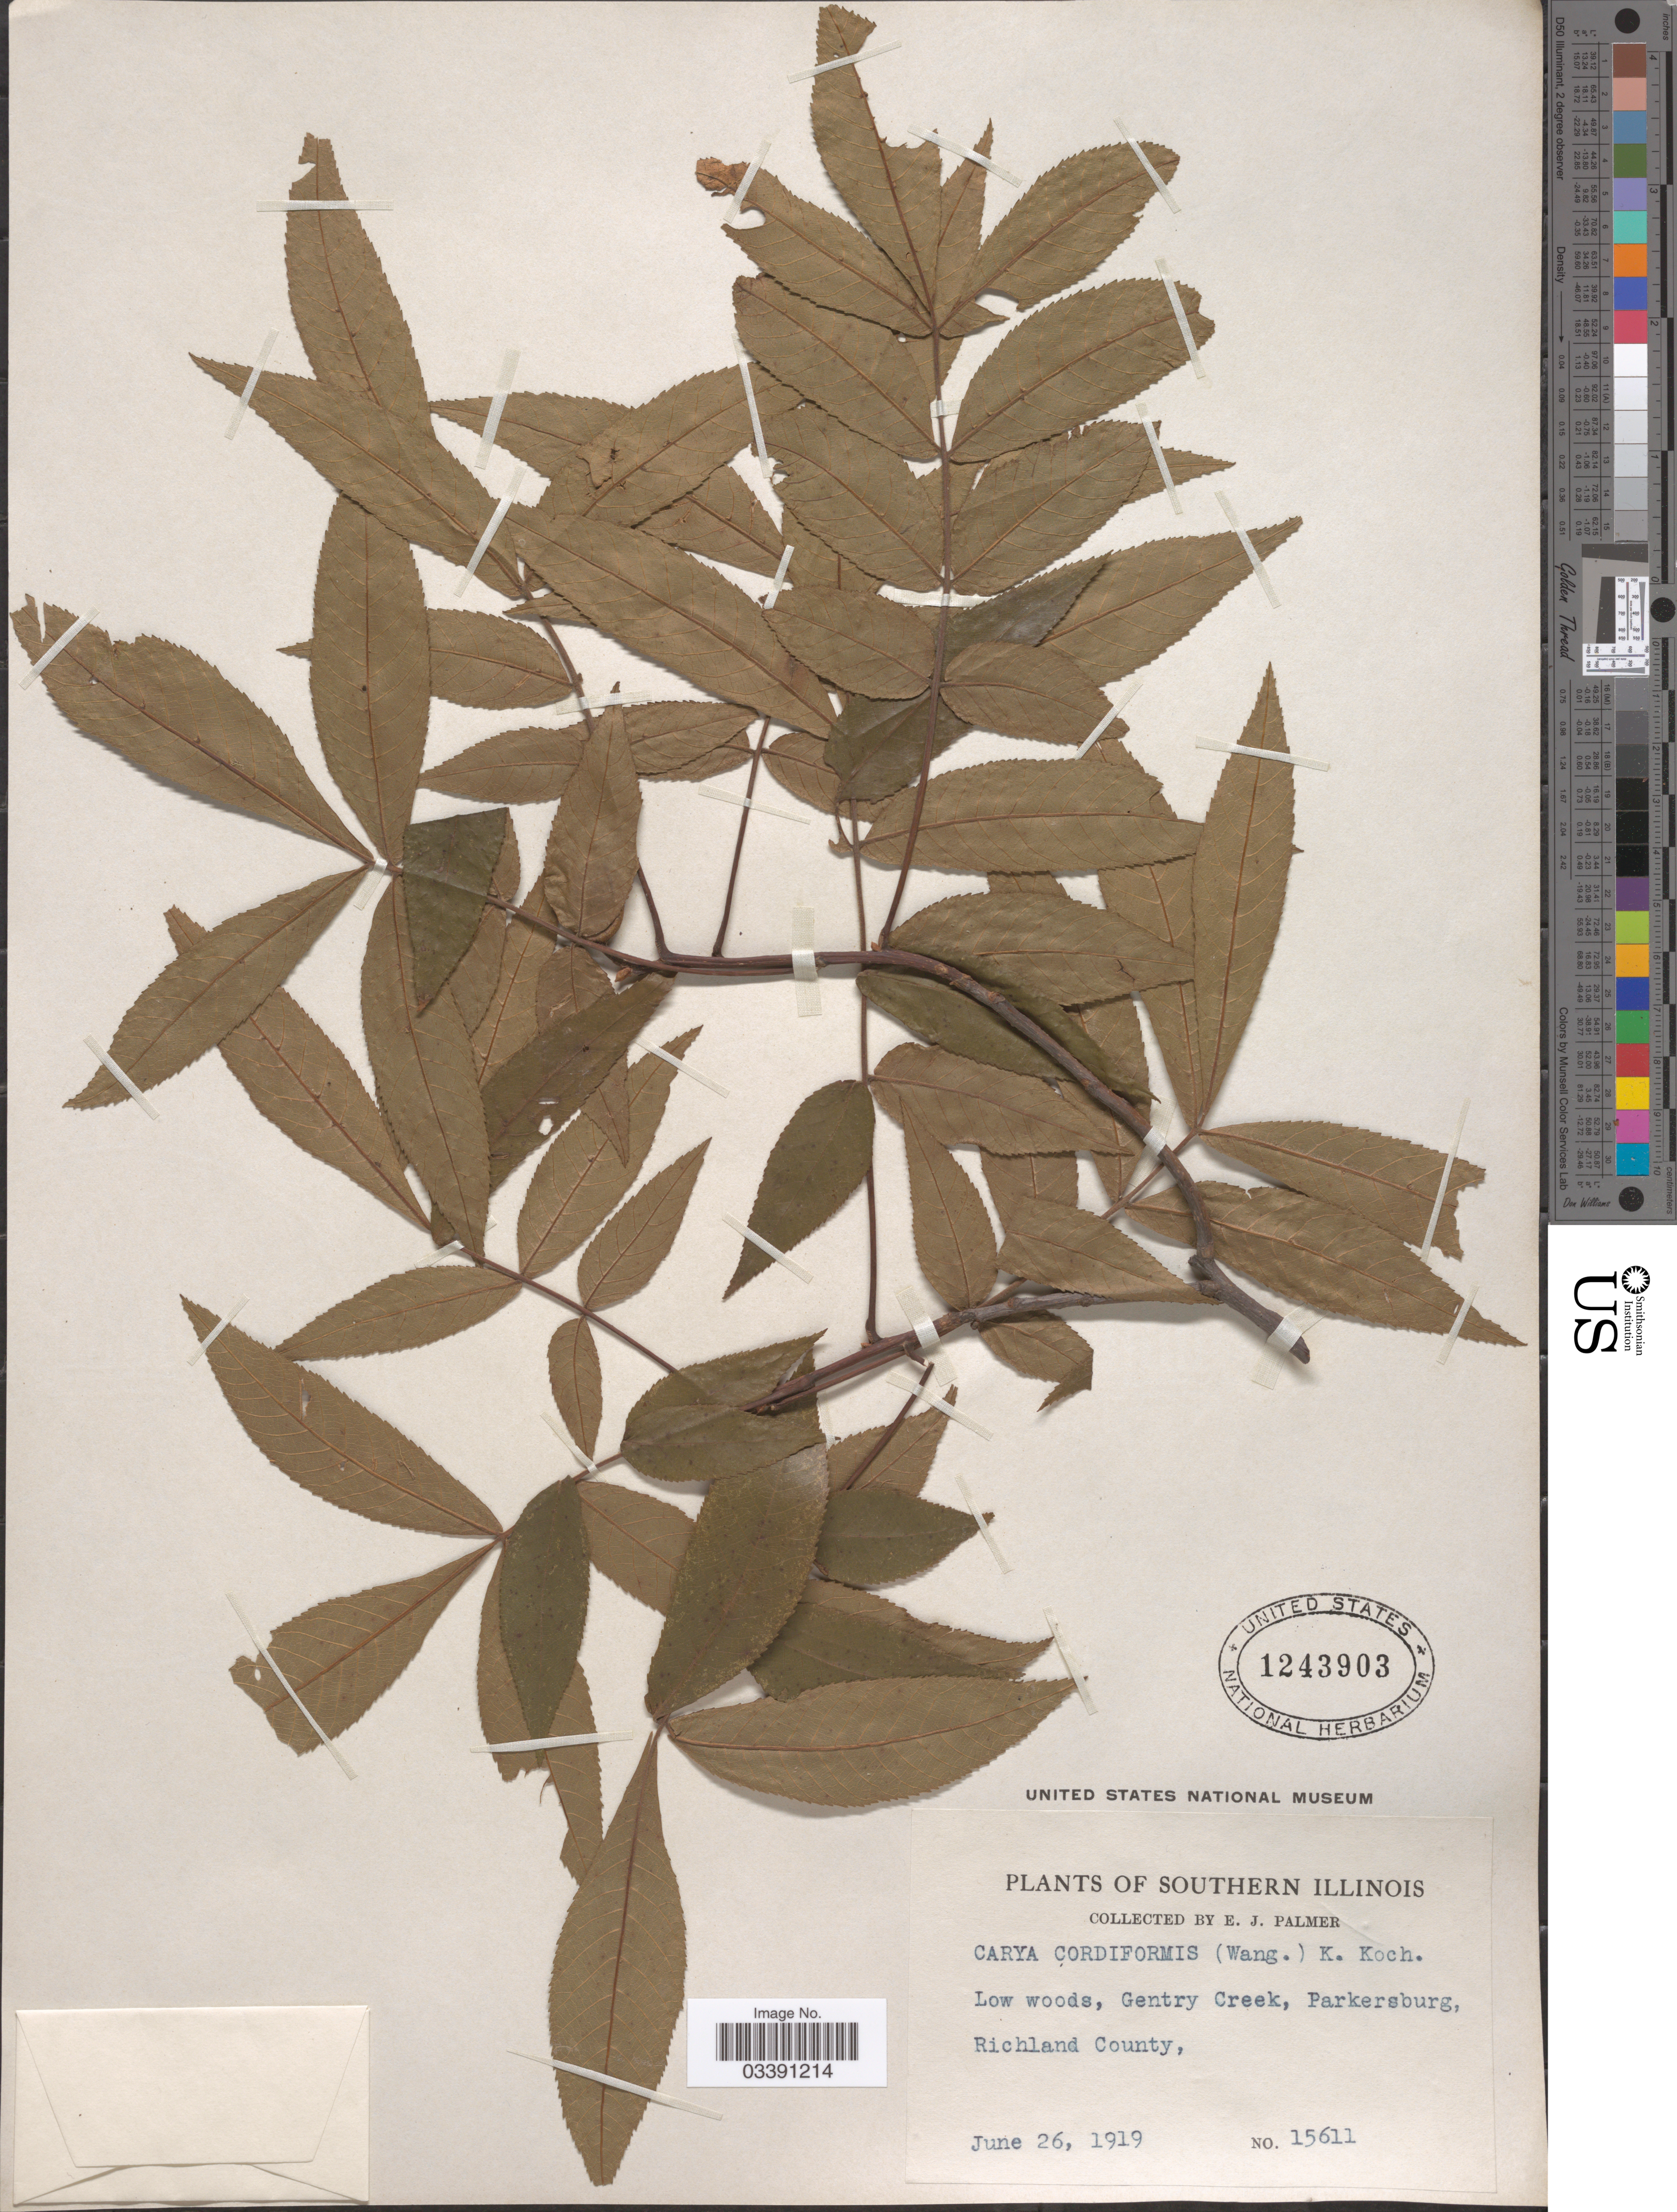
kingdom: Plantae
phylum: Tracheophyta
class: Magnoliopsida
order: Fagales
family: Juglandaceae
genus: Carya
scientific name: Carya cordiformis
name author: (Wangenh.) K. Koch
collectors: E. J. Palmer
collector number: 15611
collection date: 1919-06-26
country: United States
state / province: Illinois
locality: Southern Illinois. Low woods, Gentry Creek, Parkersburg, Richland County.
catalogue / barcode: US 1243903